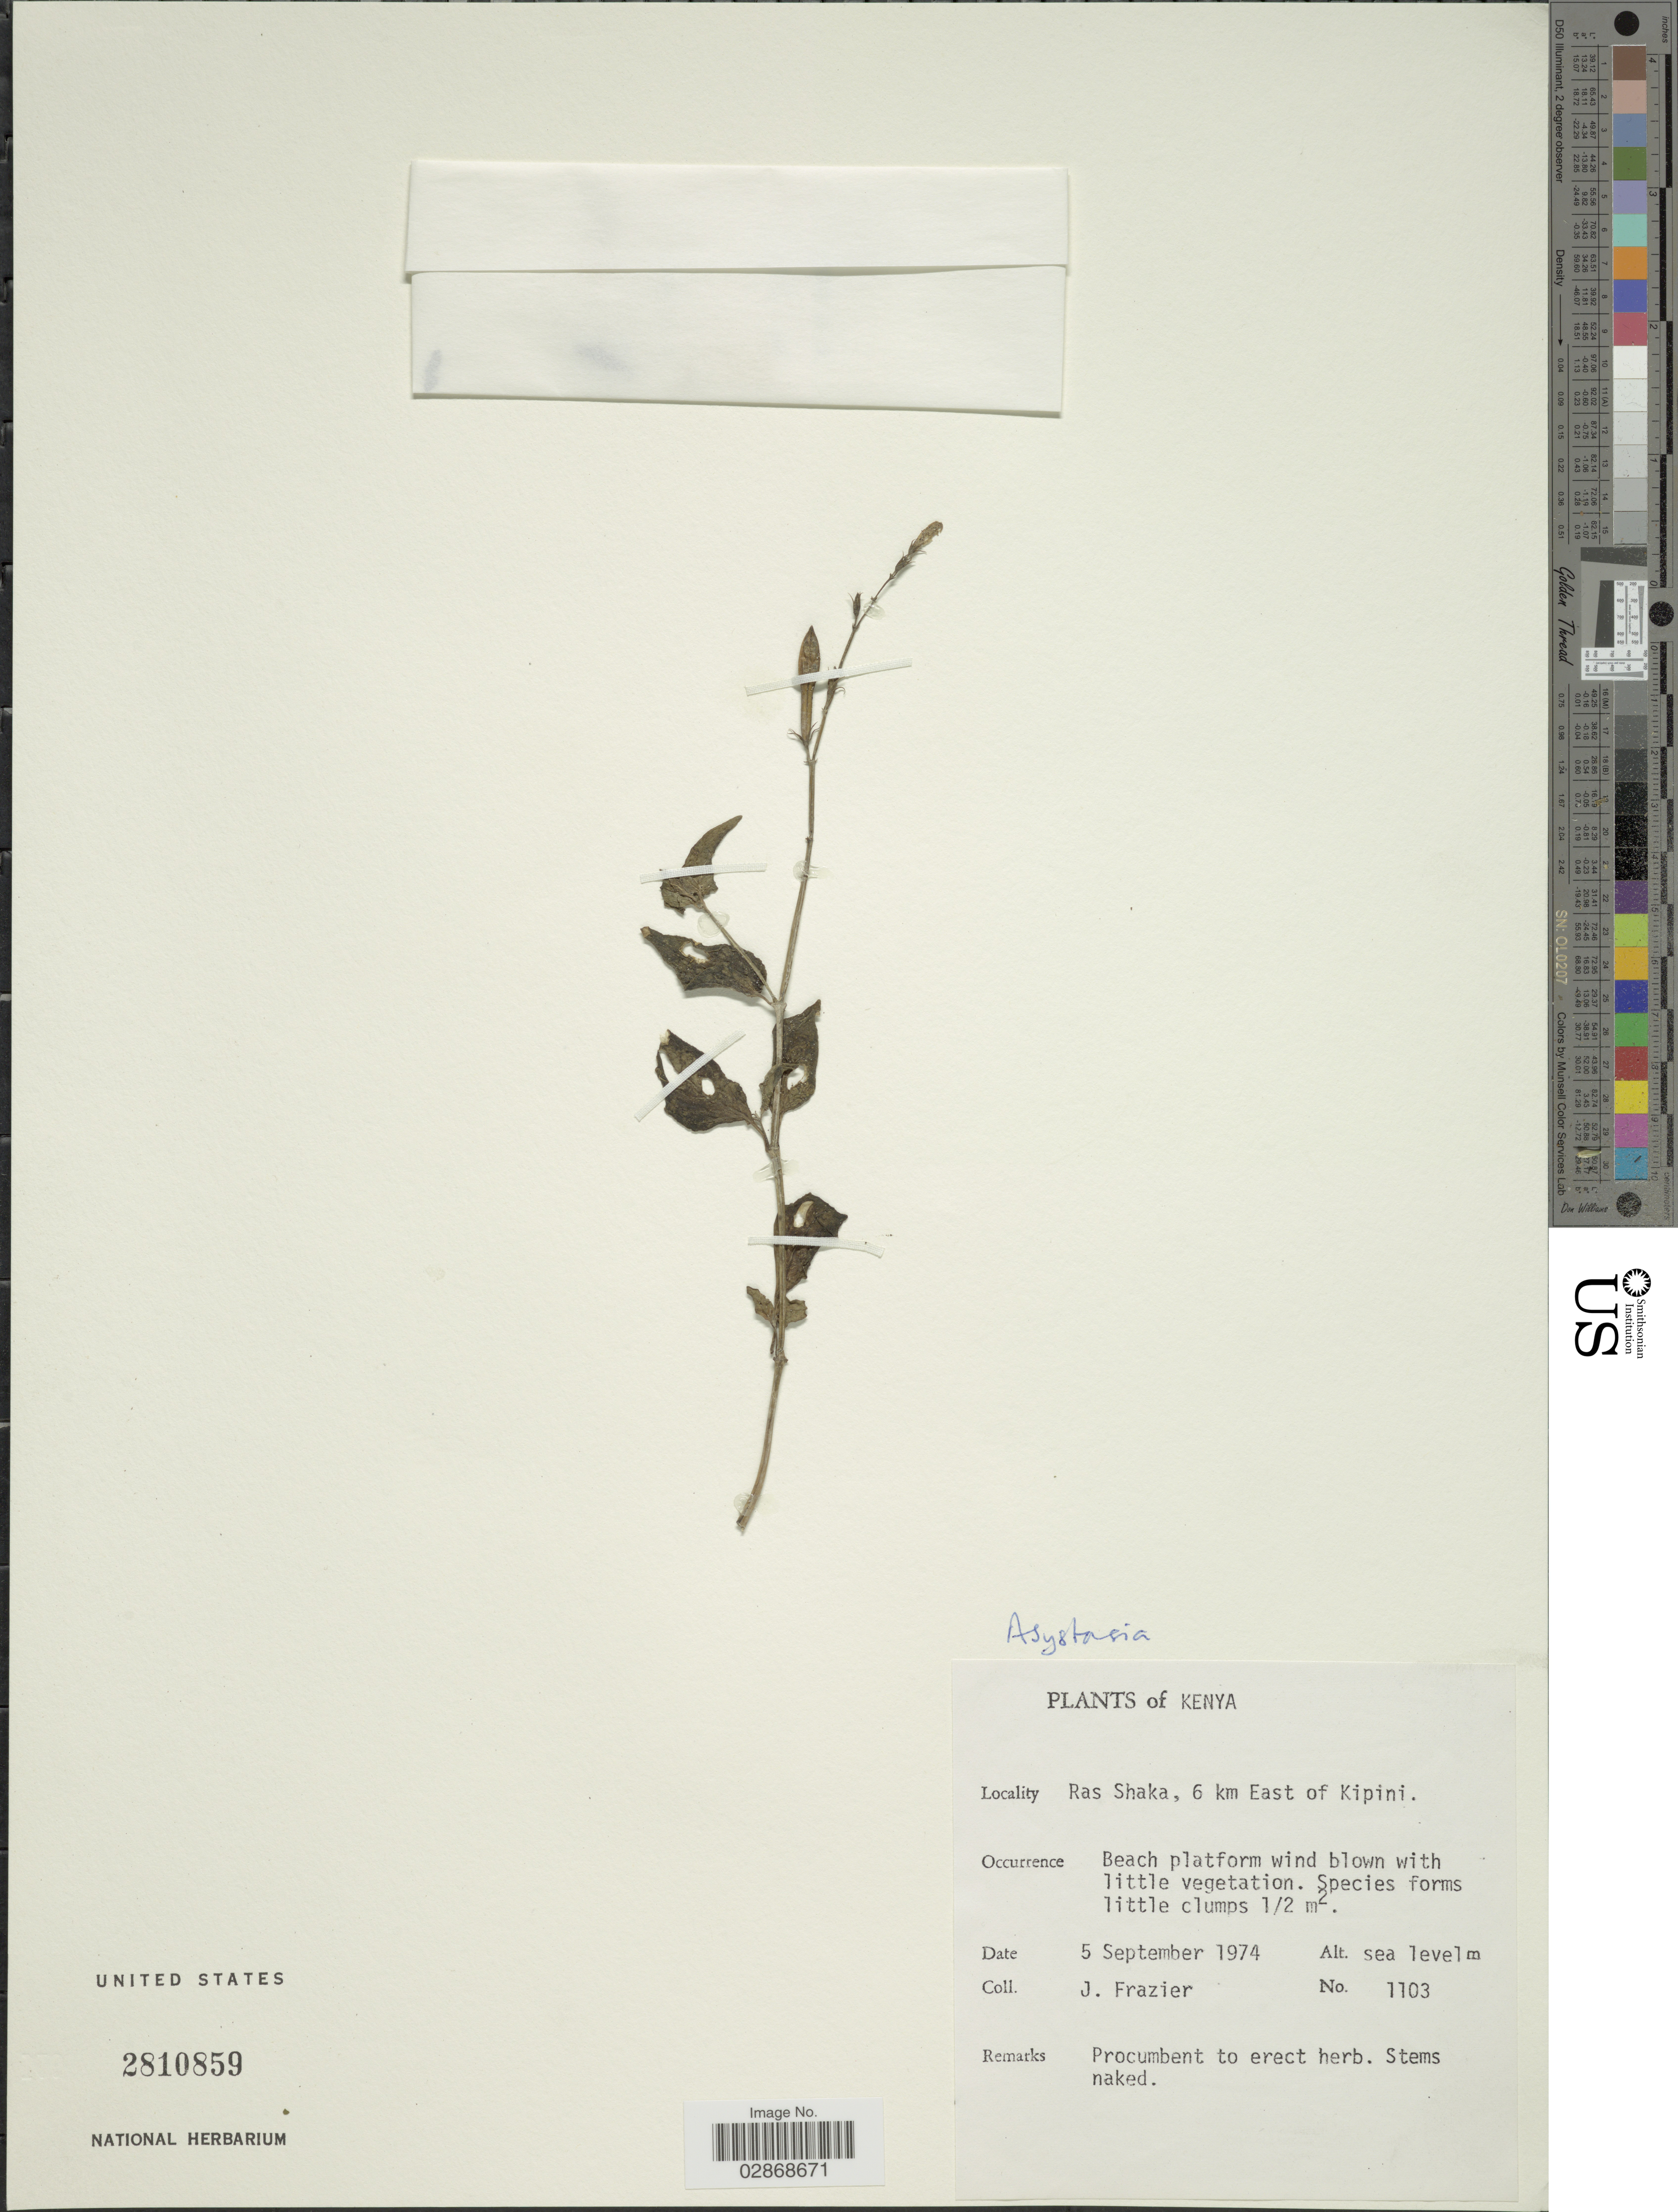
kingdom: Plantae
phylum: Tracheophyta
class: Magnoliopsida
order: Lamiales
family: Acanthaceae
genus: Asystasia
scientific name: Asystasia sp.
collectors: J. Frazier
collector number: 1103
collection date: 1974-09-05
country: Kenya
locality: Ras Shaka, 6 km East of Kipini.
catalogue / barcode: US 2810859